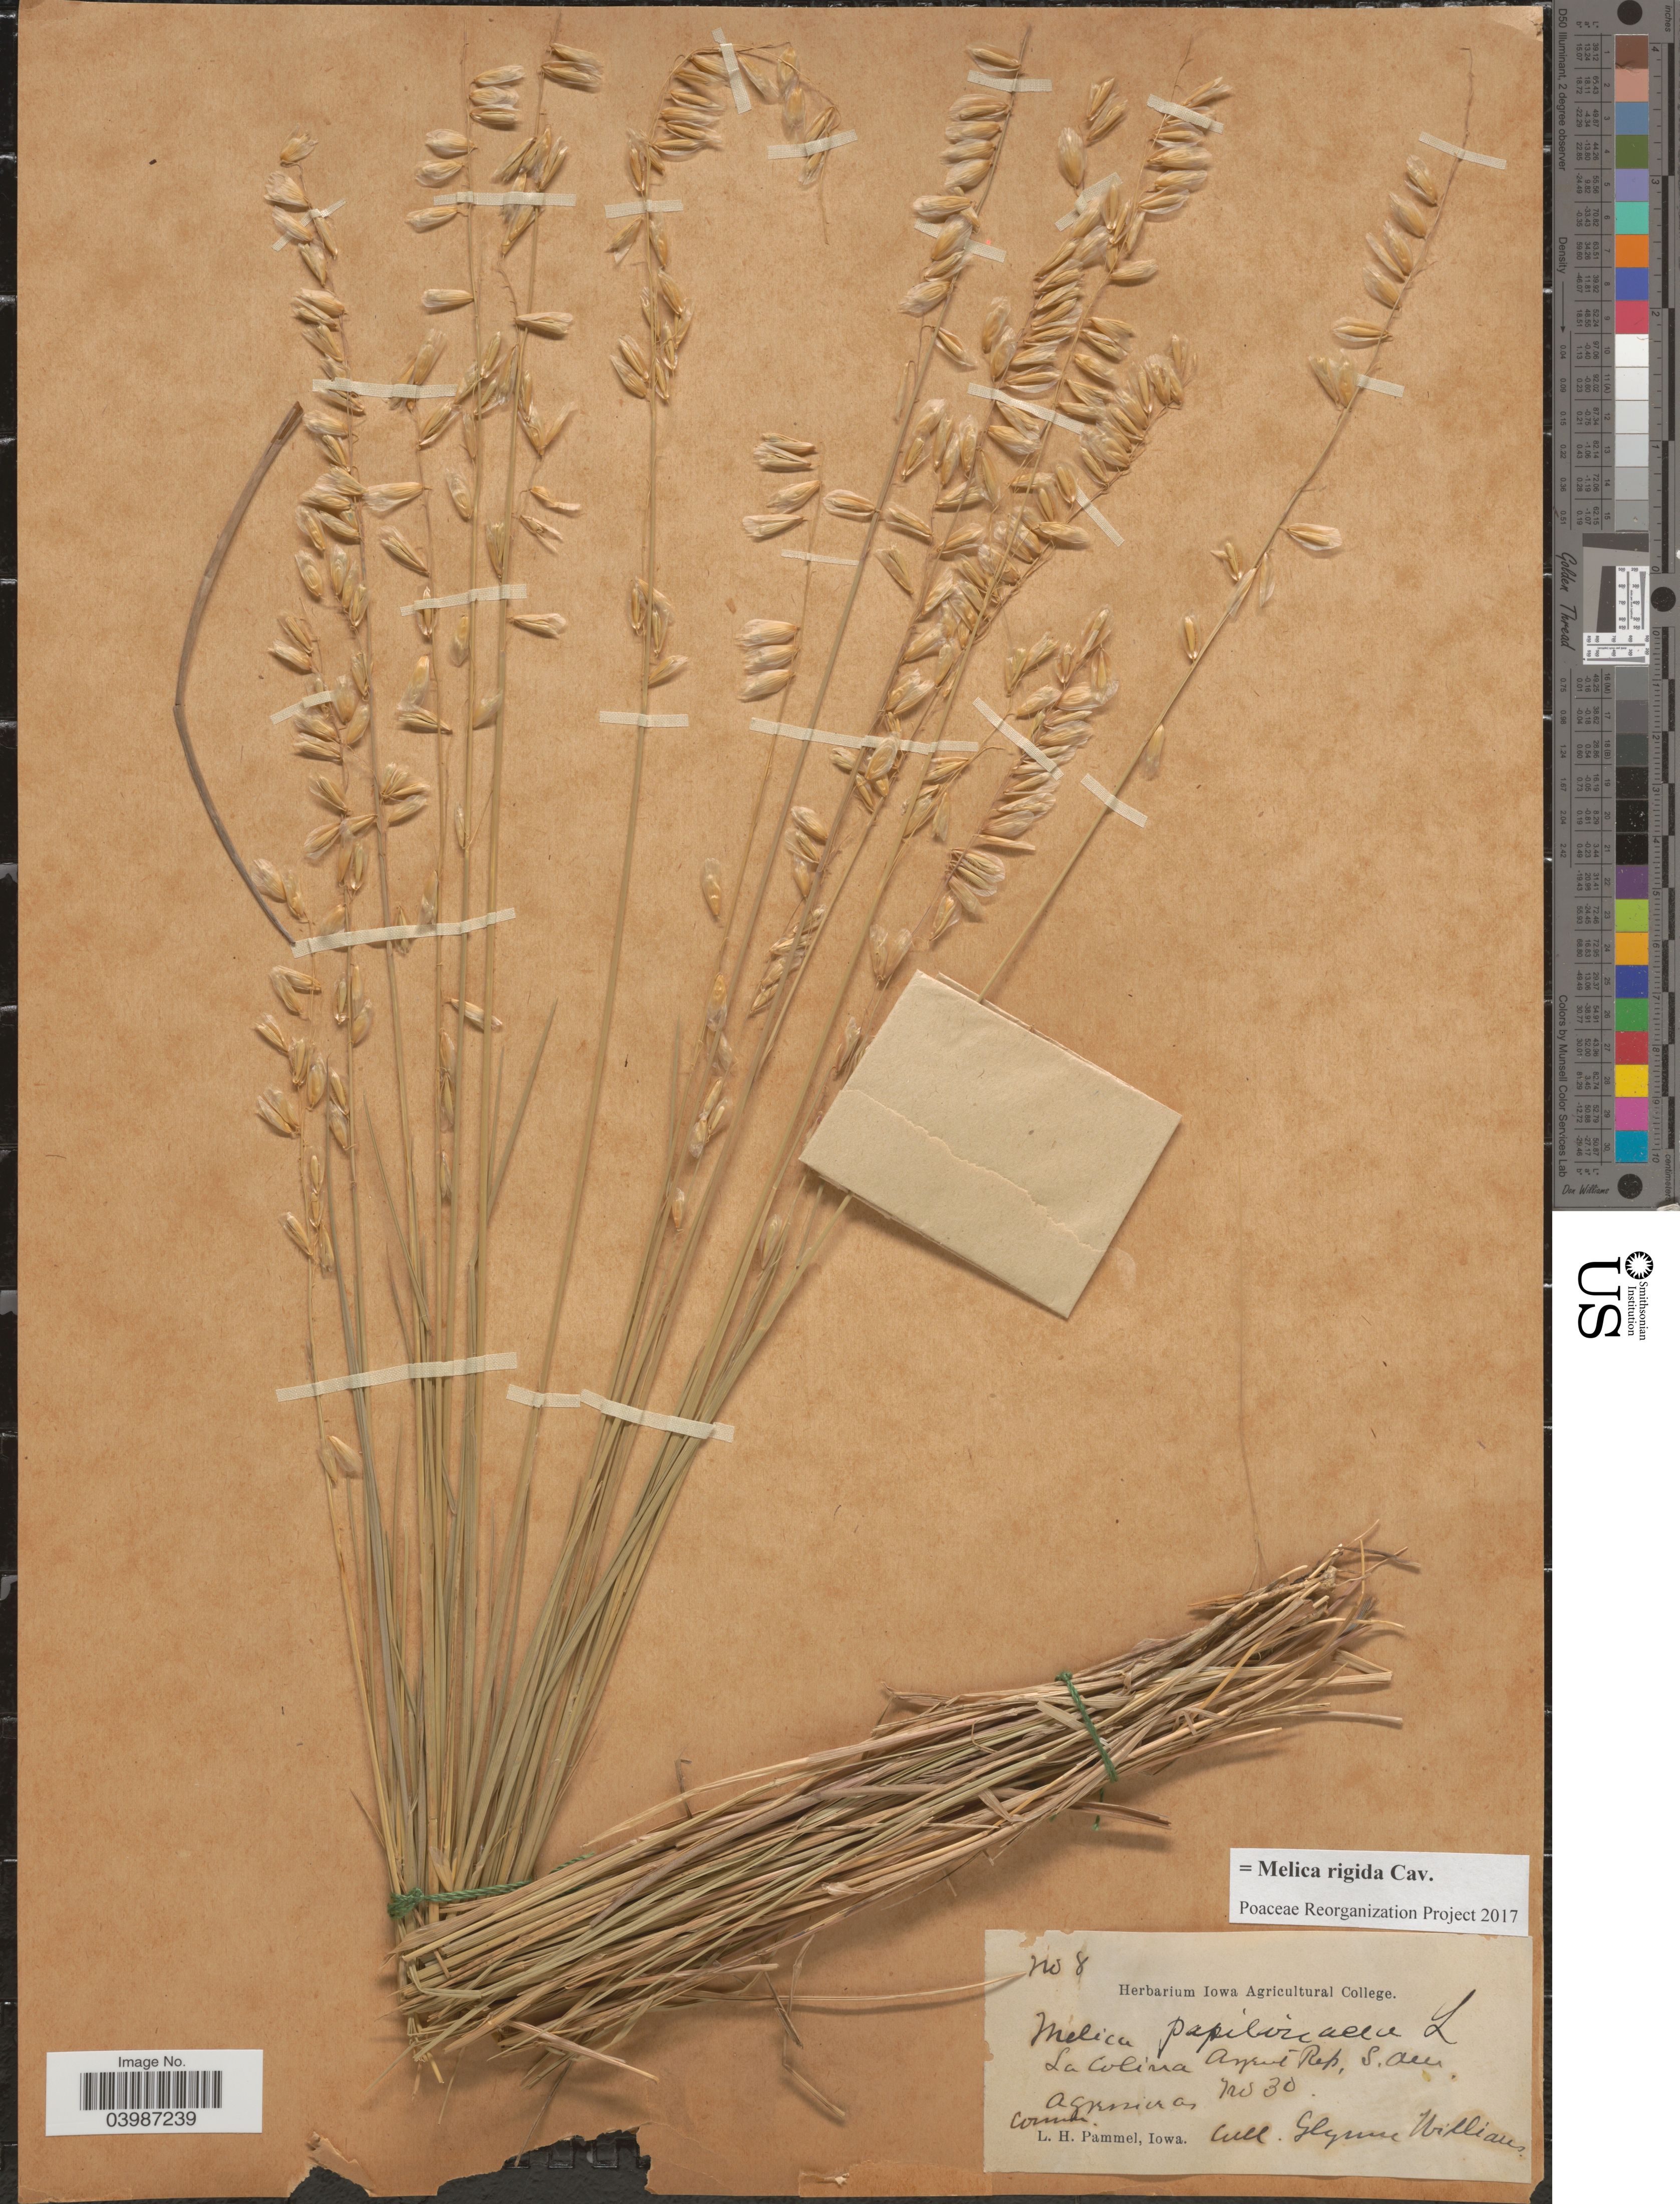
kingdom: Plantae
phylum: Tracheophyta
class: Liliopsida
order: Poales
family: Poaceae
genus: Melica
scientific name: Melica rigida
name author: Cav.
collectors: G. Williams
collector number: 30/8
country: Argentina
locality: La Colina.